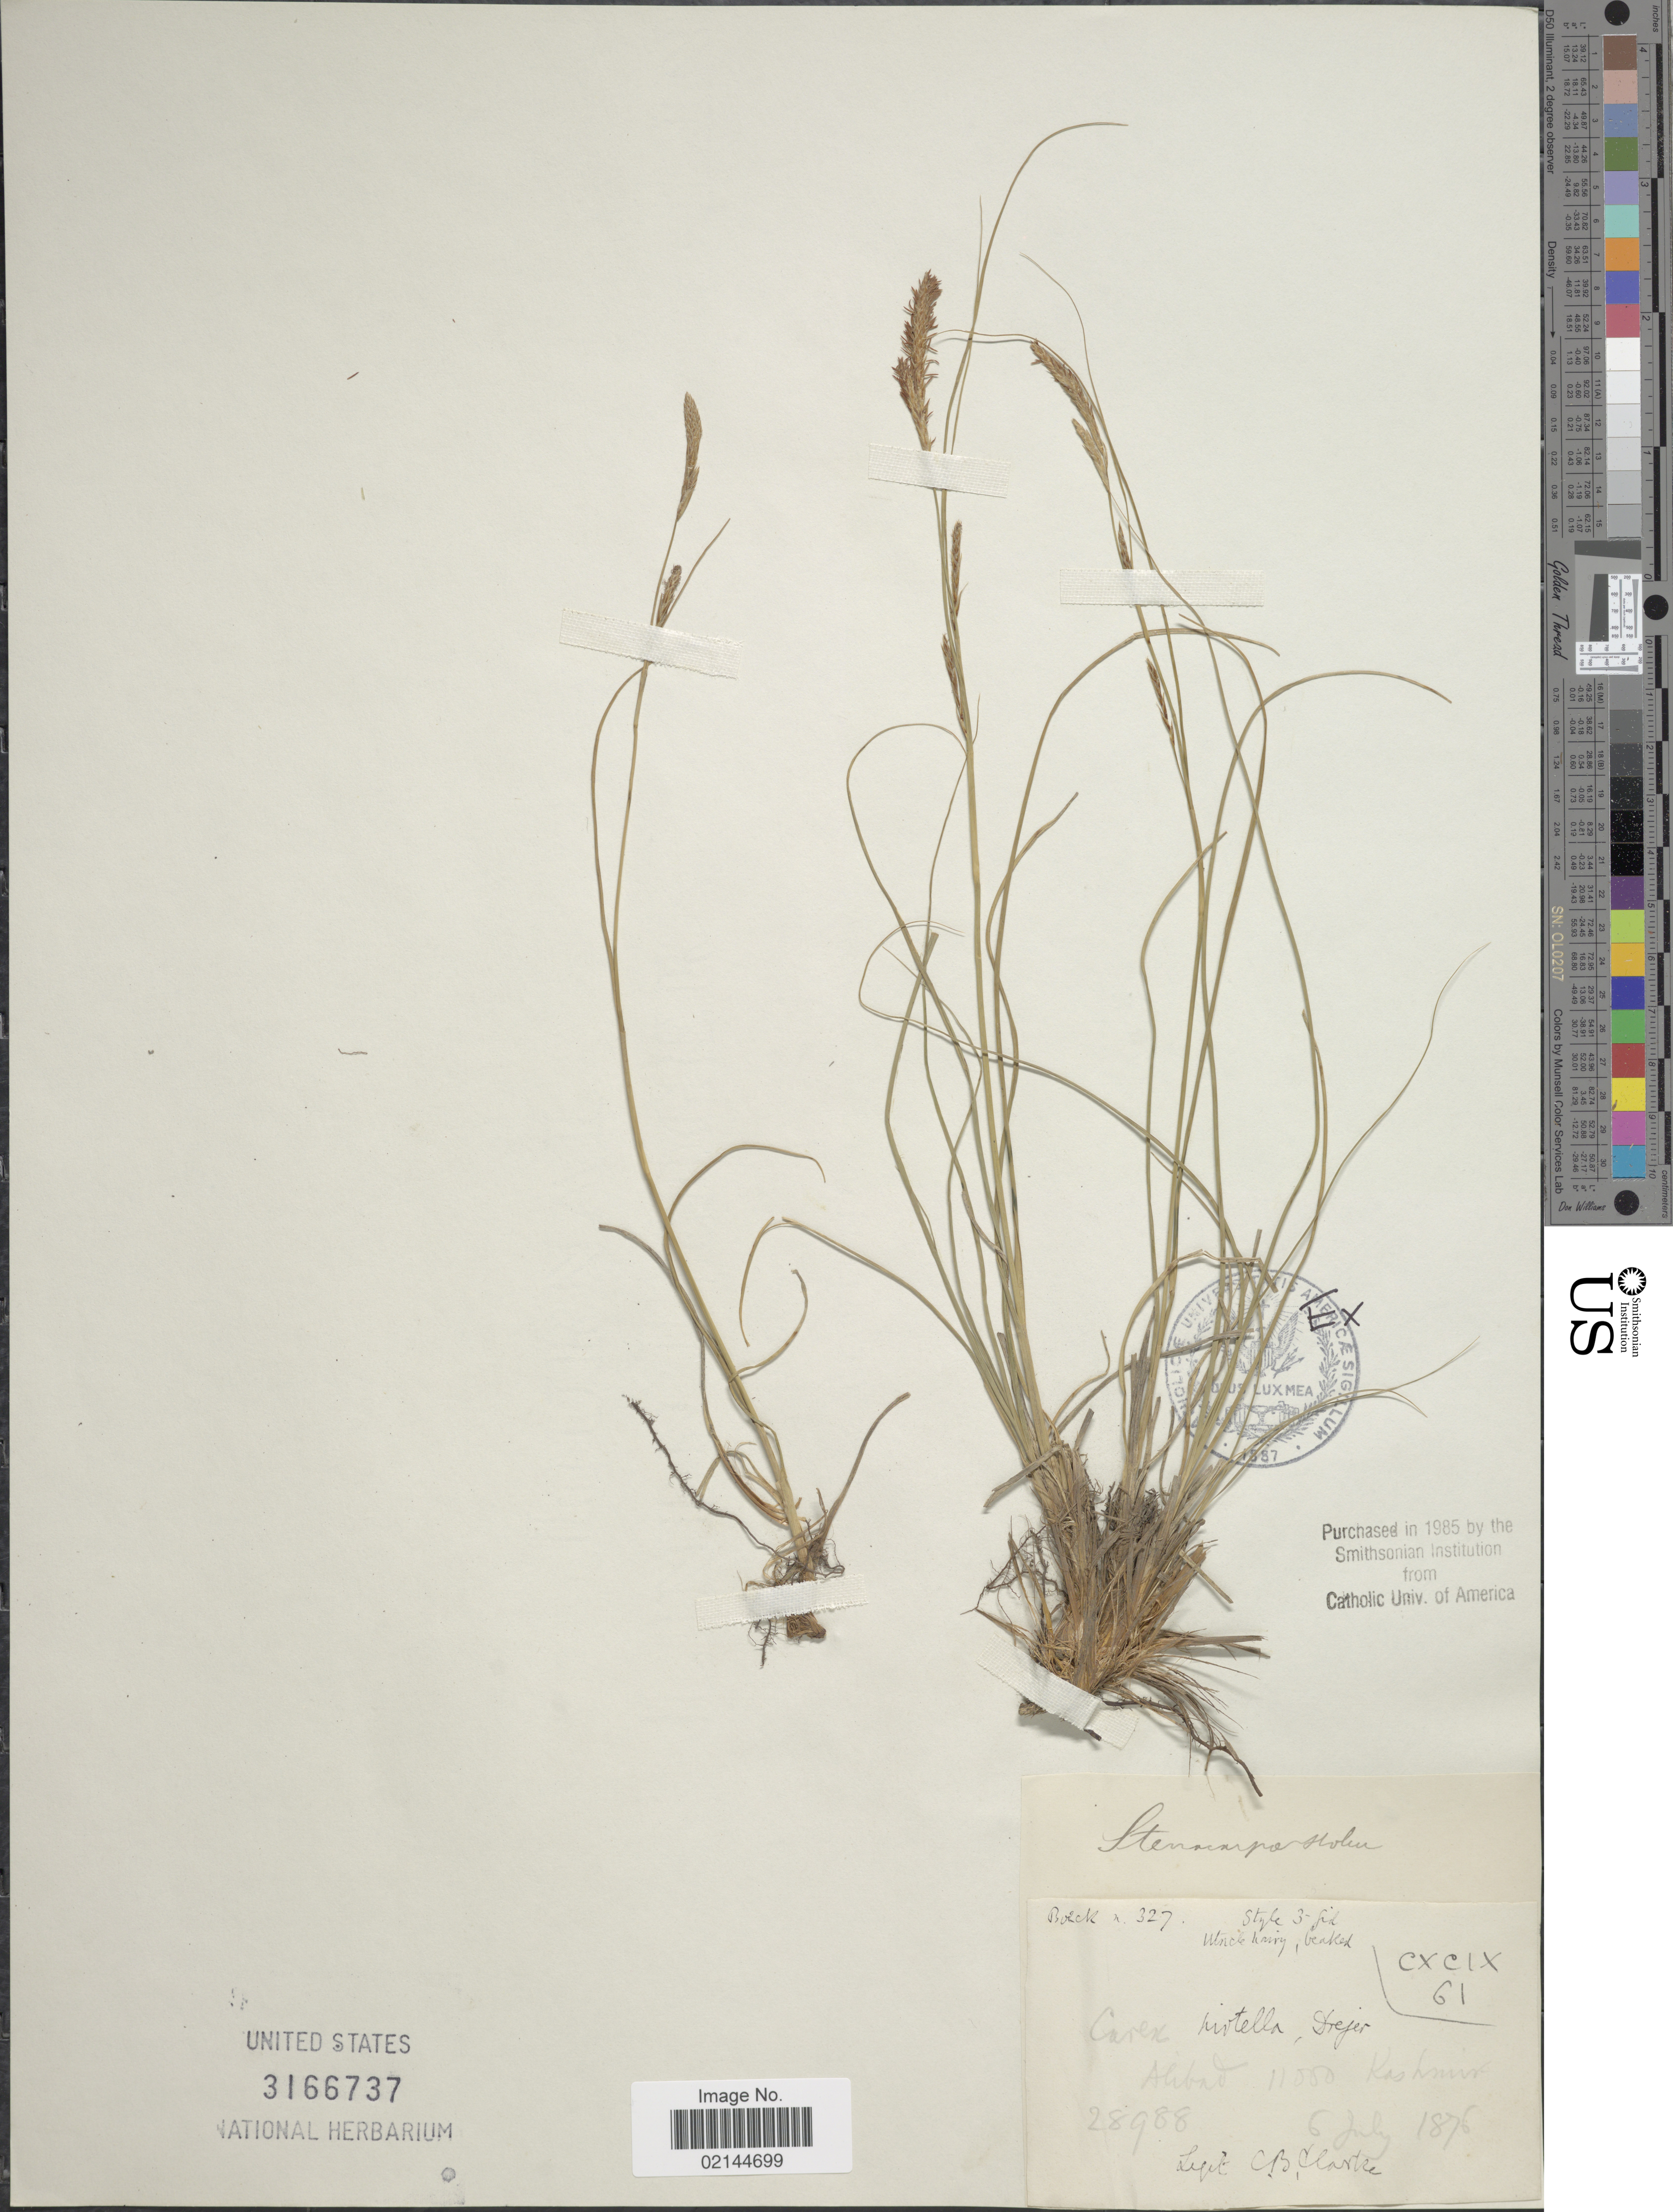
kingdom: Plantae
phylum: Tracheophyta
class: Liliopsida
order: Poales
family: Cyperaceae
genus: Carex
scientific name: Carex plectobasis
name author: V.I. Krecz.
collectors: C. B. Clarke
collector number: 28988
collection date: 1876-07-06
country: India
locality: Alibad, Kashmir [interpreted]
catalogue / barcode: US 3166737